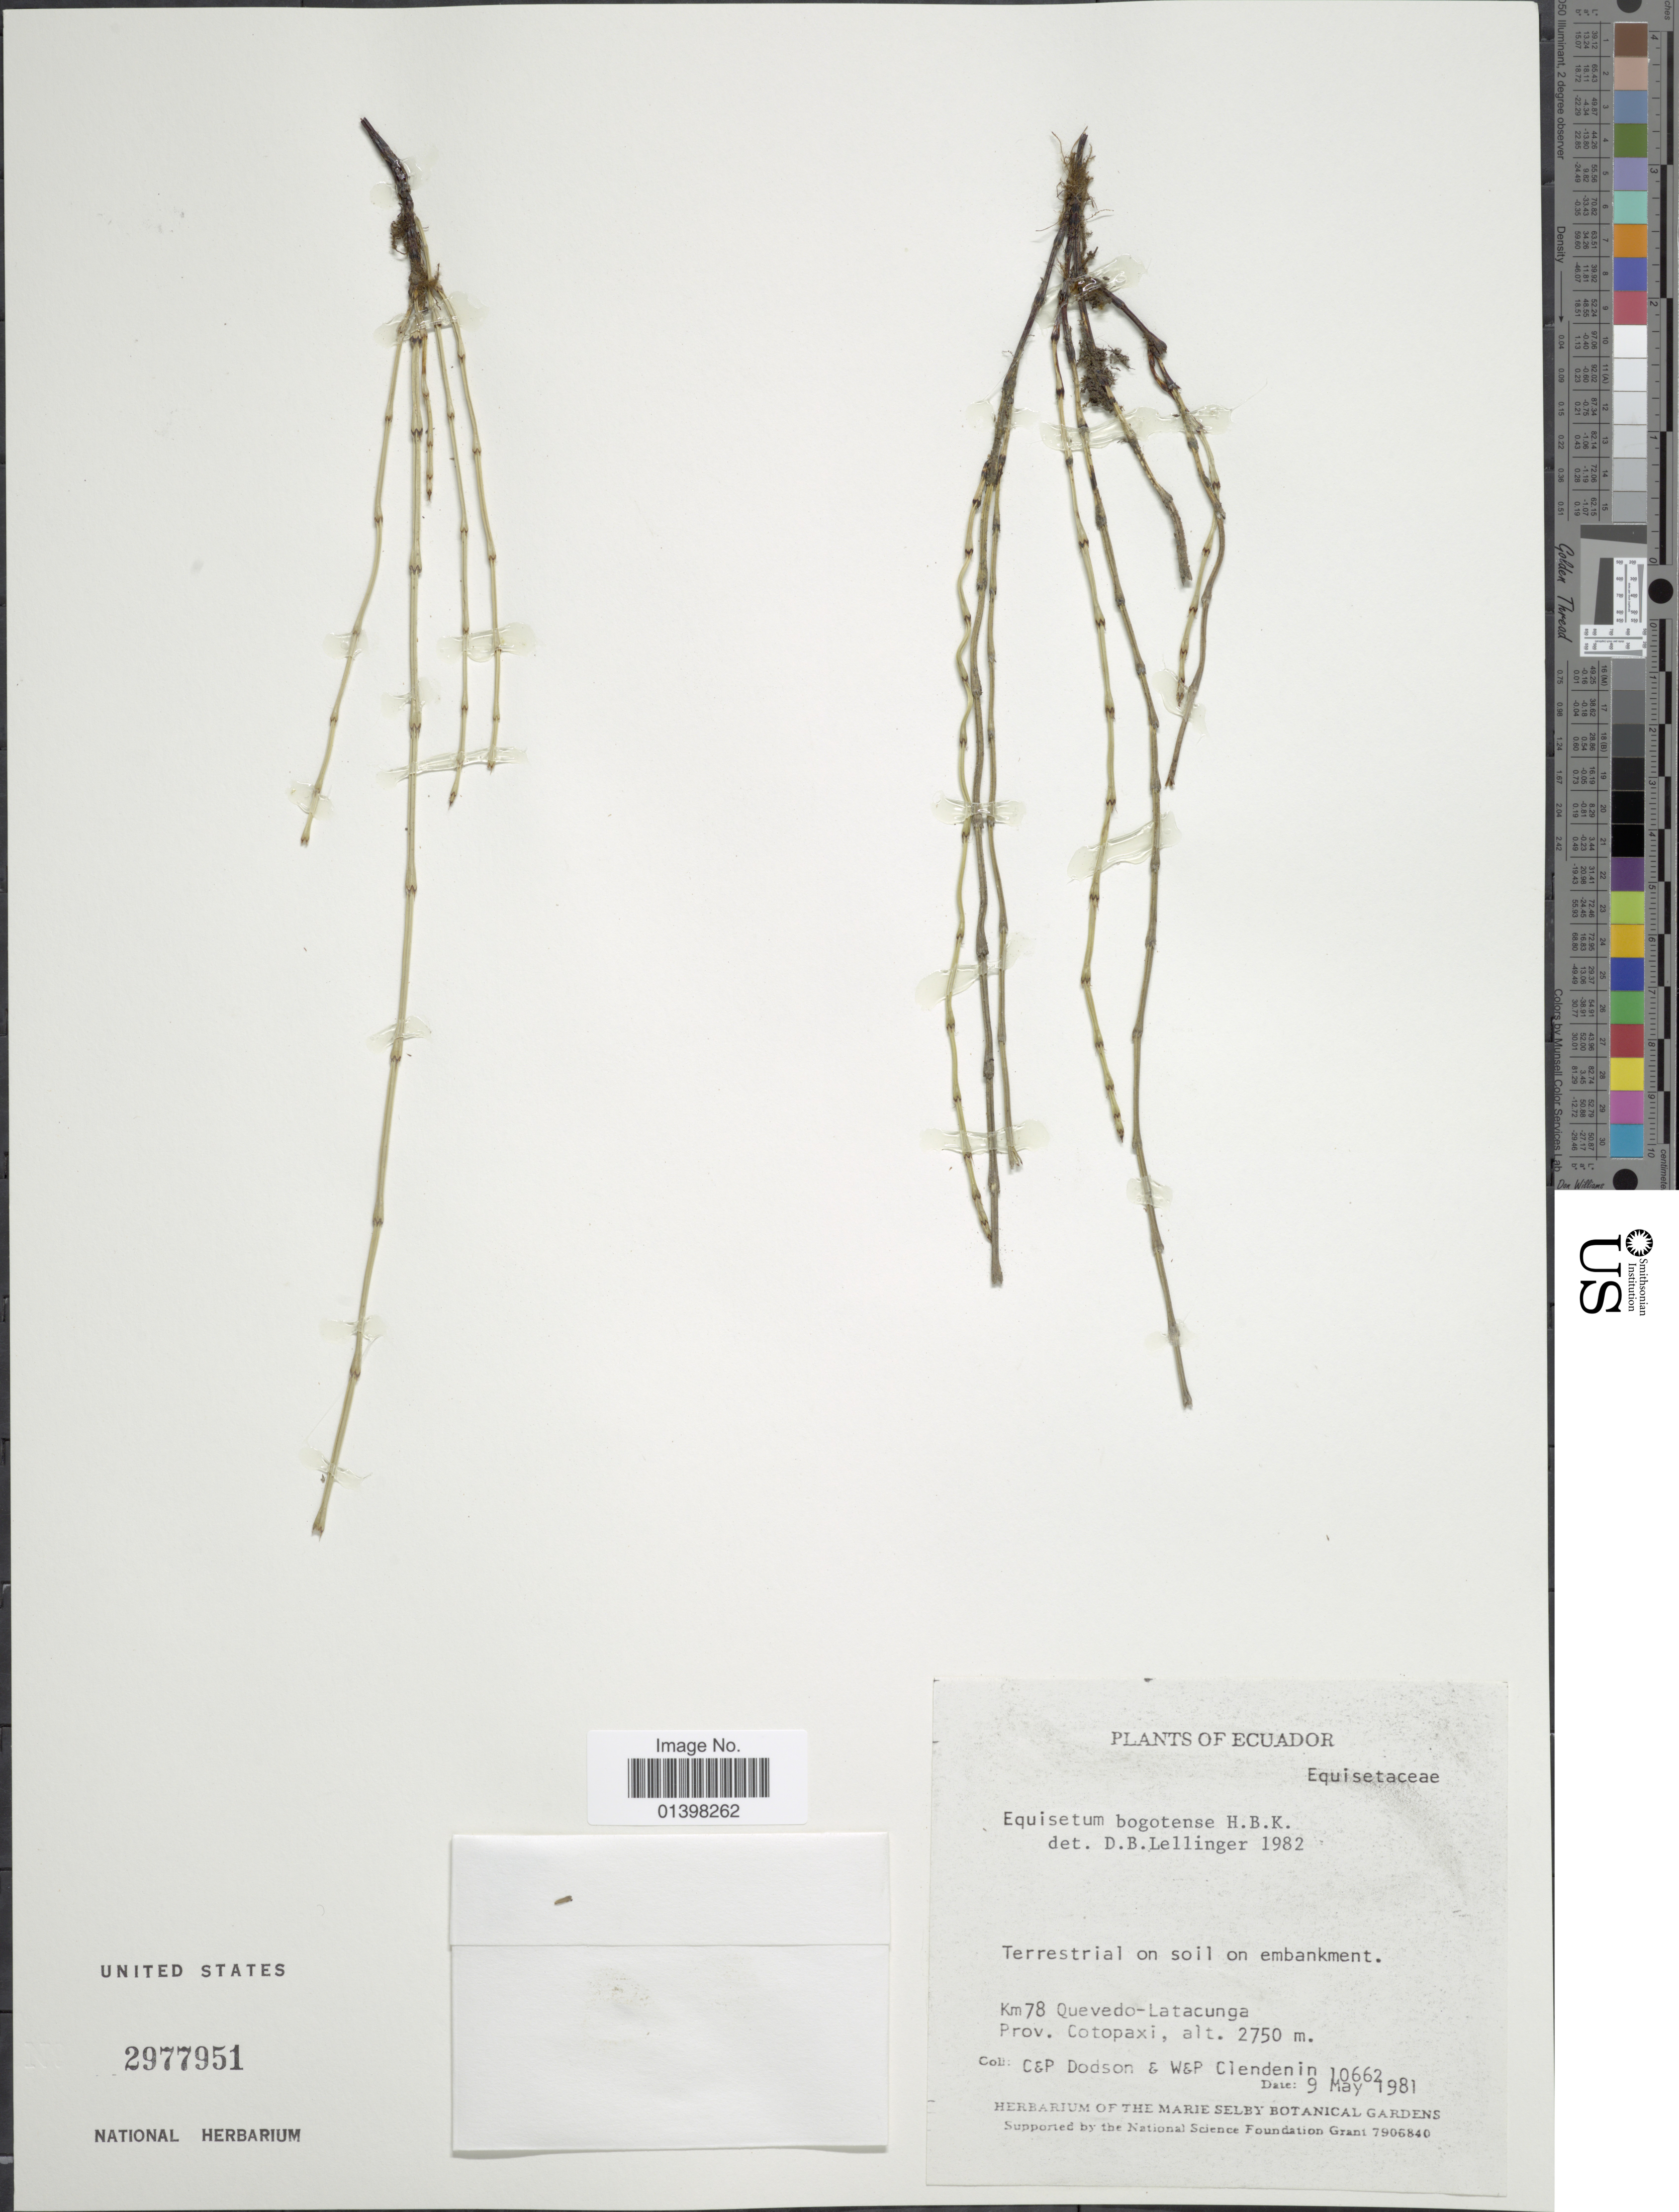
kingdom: Plantae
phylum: Tracheophyta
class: Polypodiopsida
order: Equisetales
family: Equisetaceae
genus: Equisetum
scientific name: Equisetum bogotense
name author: Kunth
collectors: C. Dodson, P. Dodson, W. Clendenin & P. Clendenin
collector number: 10662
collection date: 1981-05-09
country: Ecuador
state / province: Cotopaxi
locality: Km78 Quevedo-Latacunga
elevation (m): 2750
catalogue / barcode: US 2977951